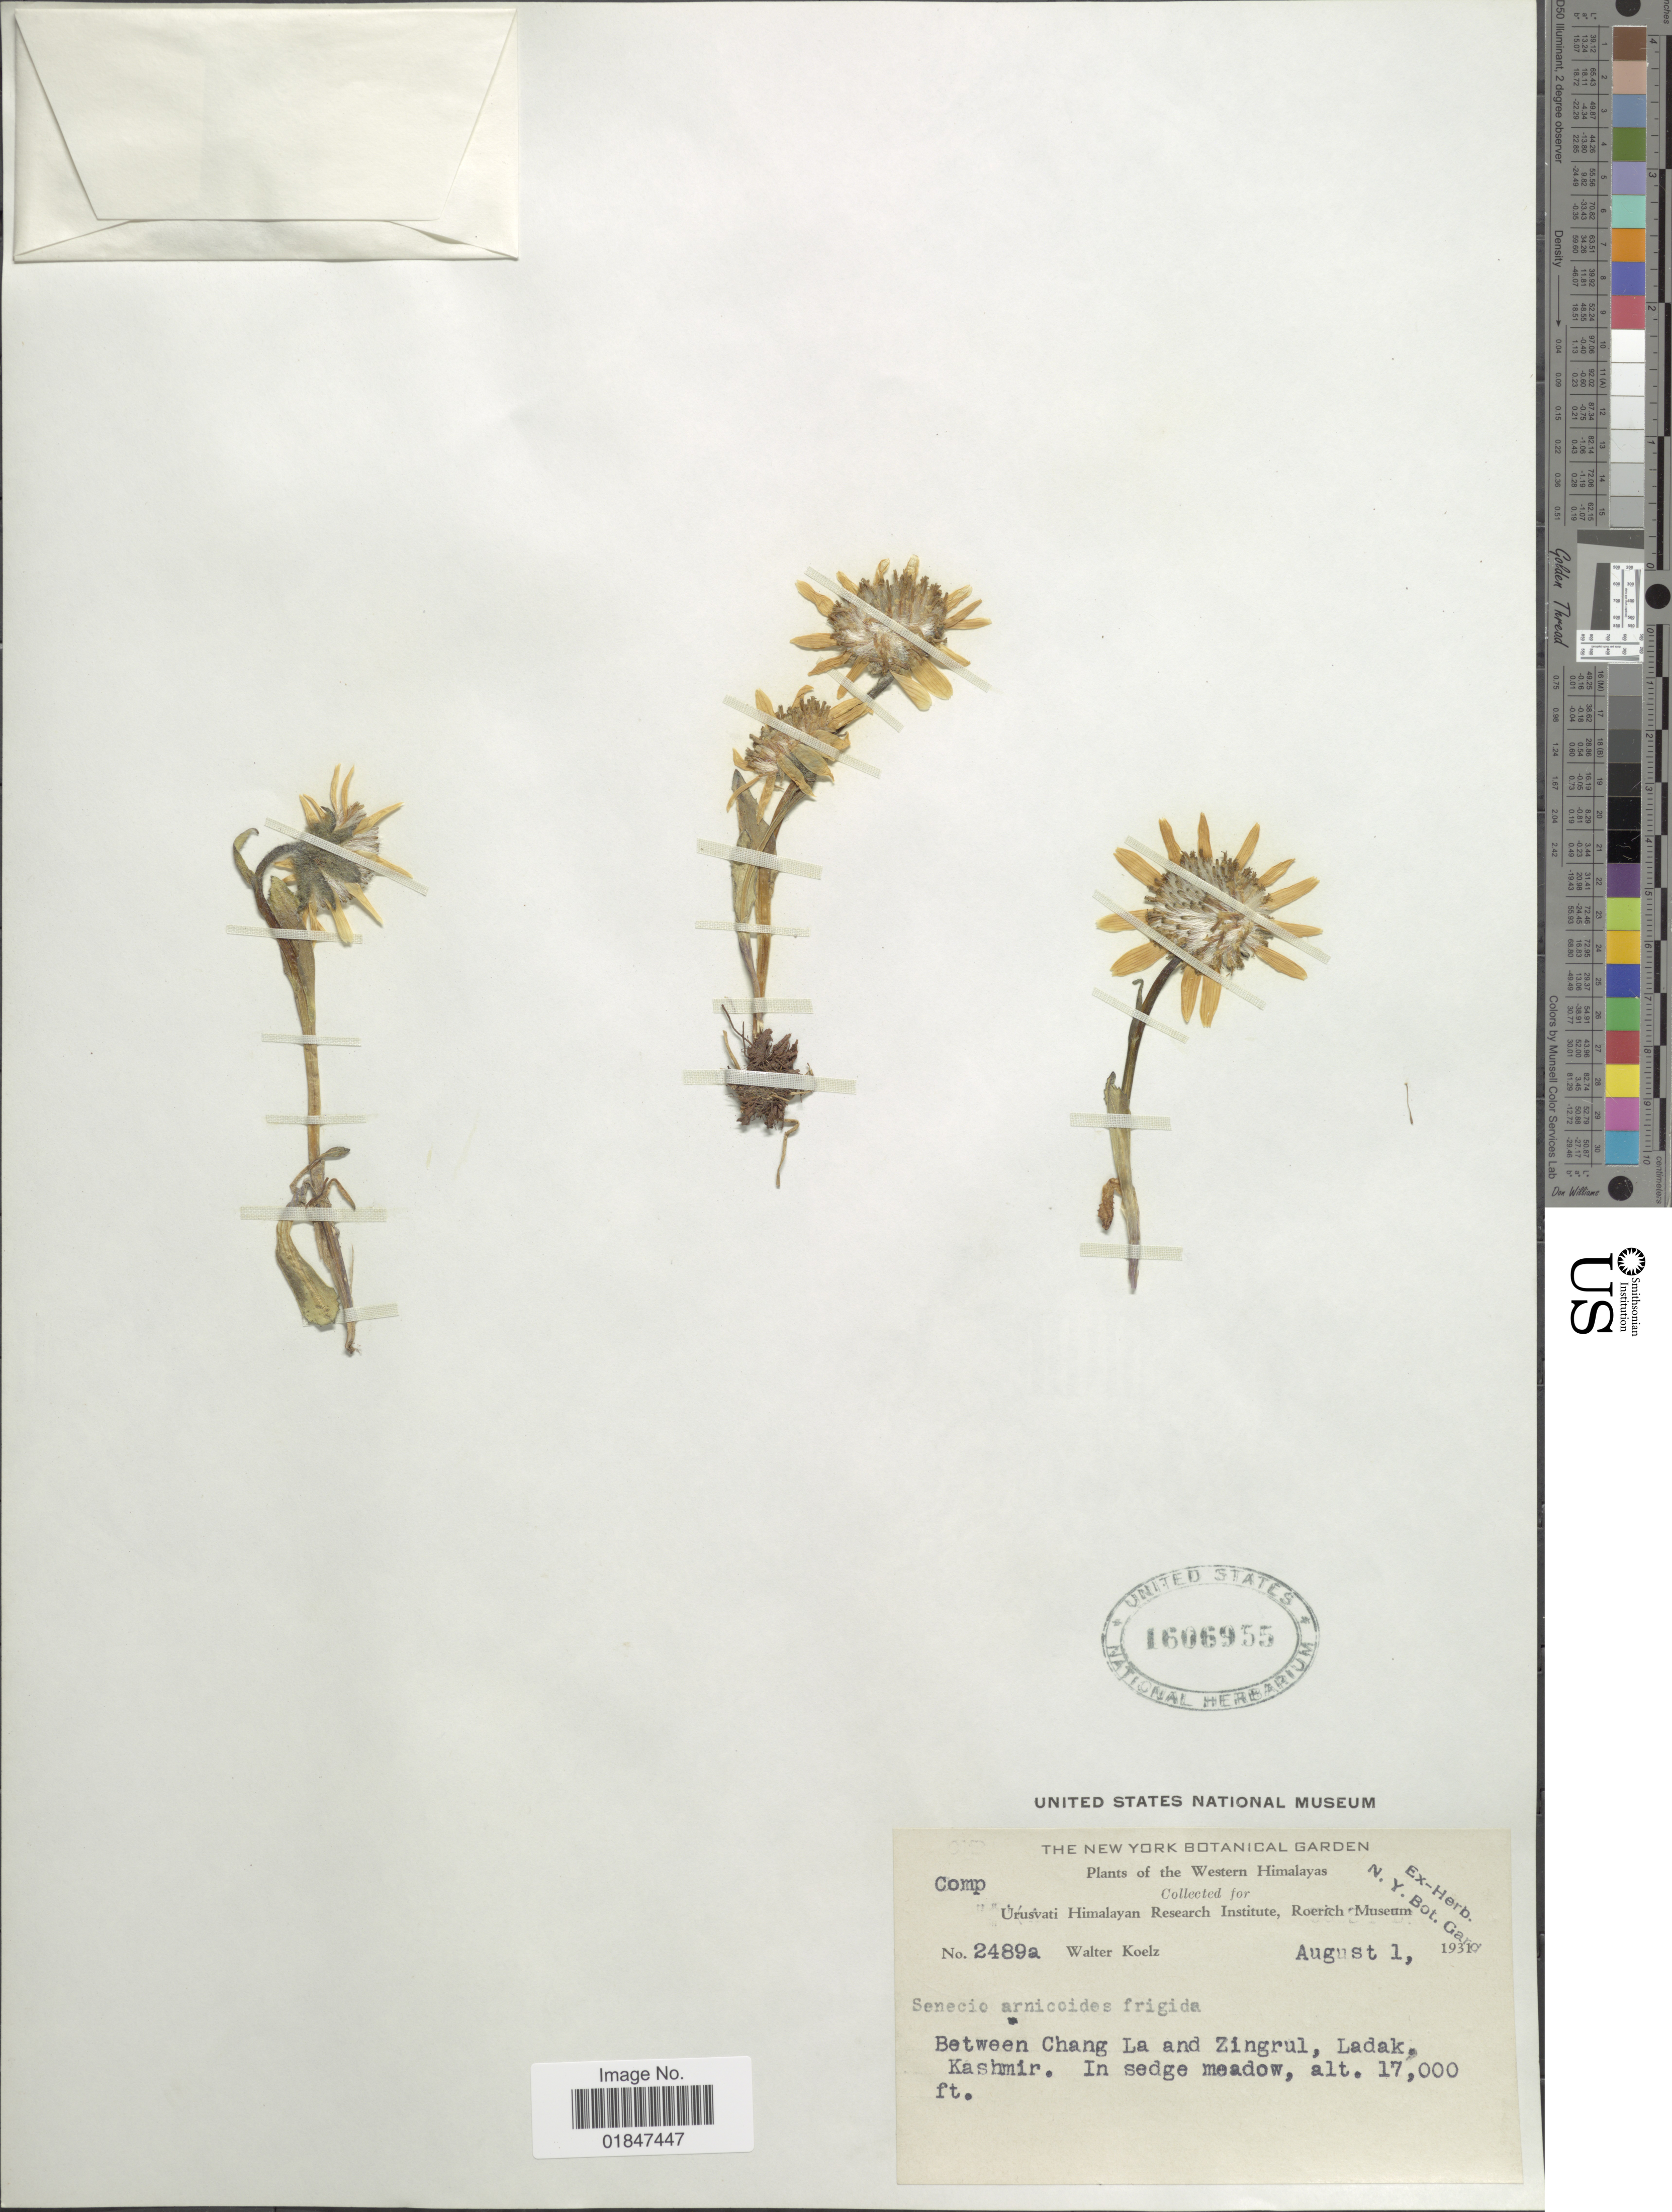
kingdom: Plantae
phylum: Tracheophyta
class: Magnoliopsida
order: Asterales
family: Asteraceae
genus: Cremanthodium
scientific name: Cremanthodium arnicoides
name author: (DC. ex Royle) R.D. Good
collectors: W. N. Koelz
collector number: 2489a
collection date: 1931-08-01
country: India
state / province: Ladakh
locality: Western Himalayas, between Chang La and Zingrul, Ladak. Kashmir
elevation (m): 5182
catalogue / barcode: US 1606955